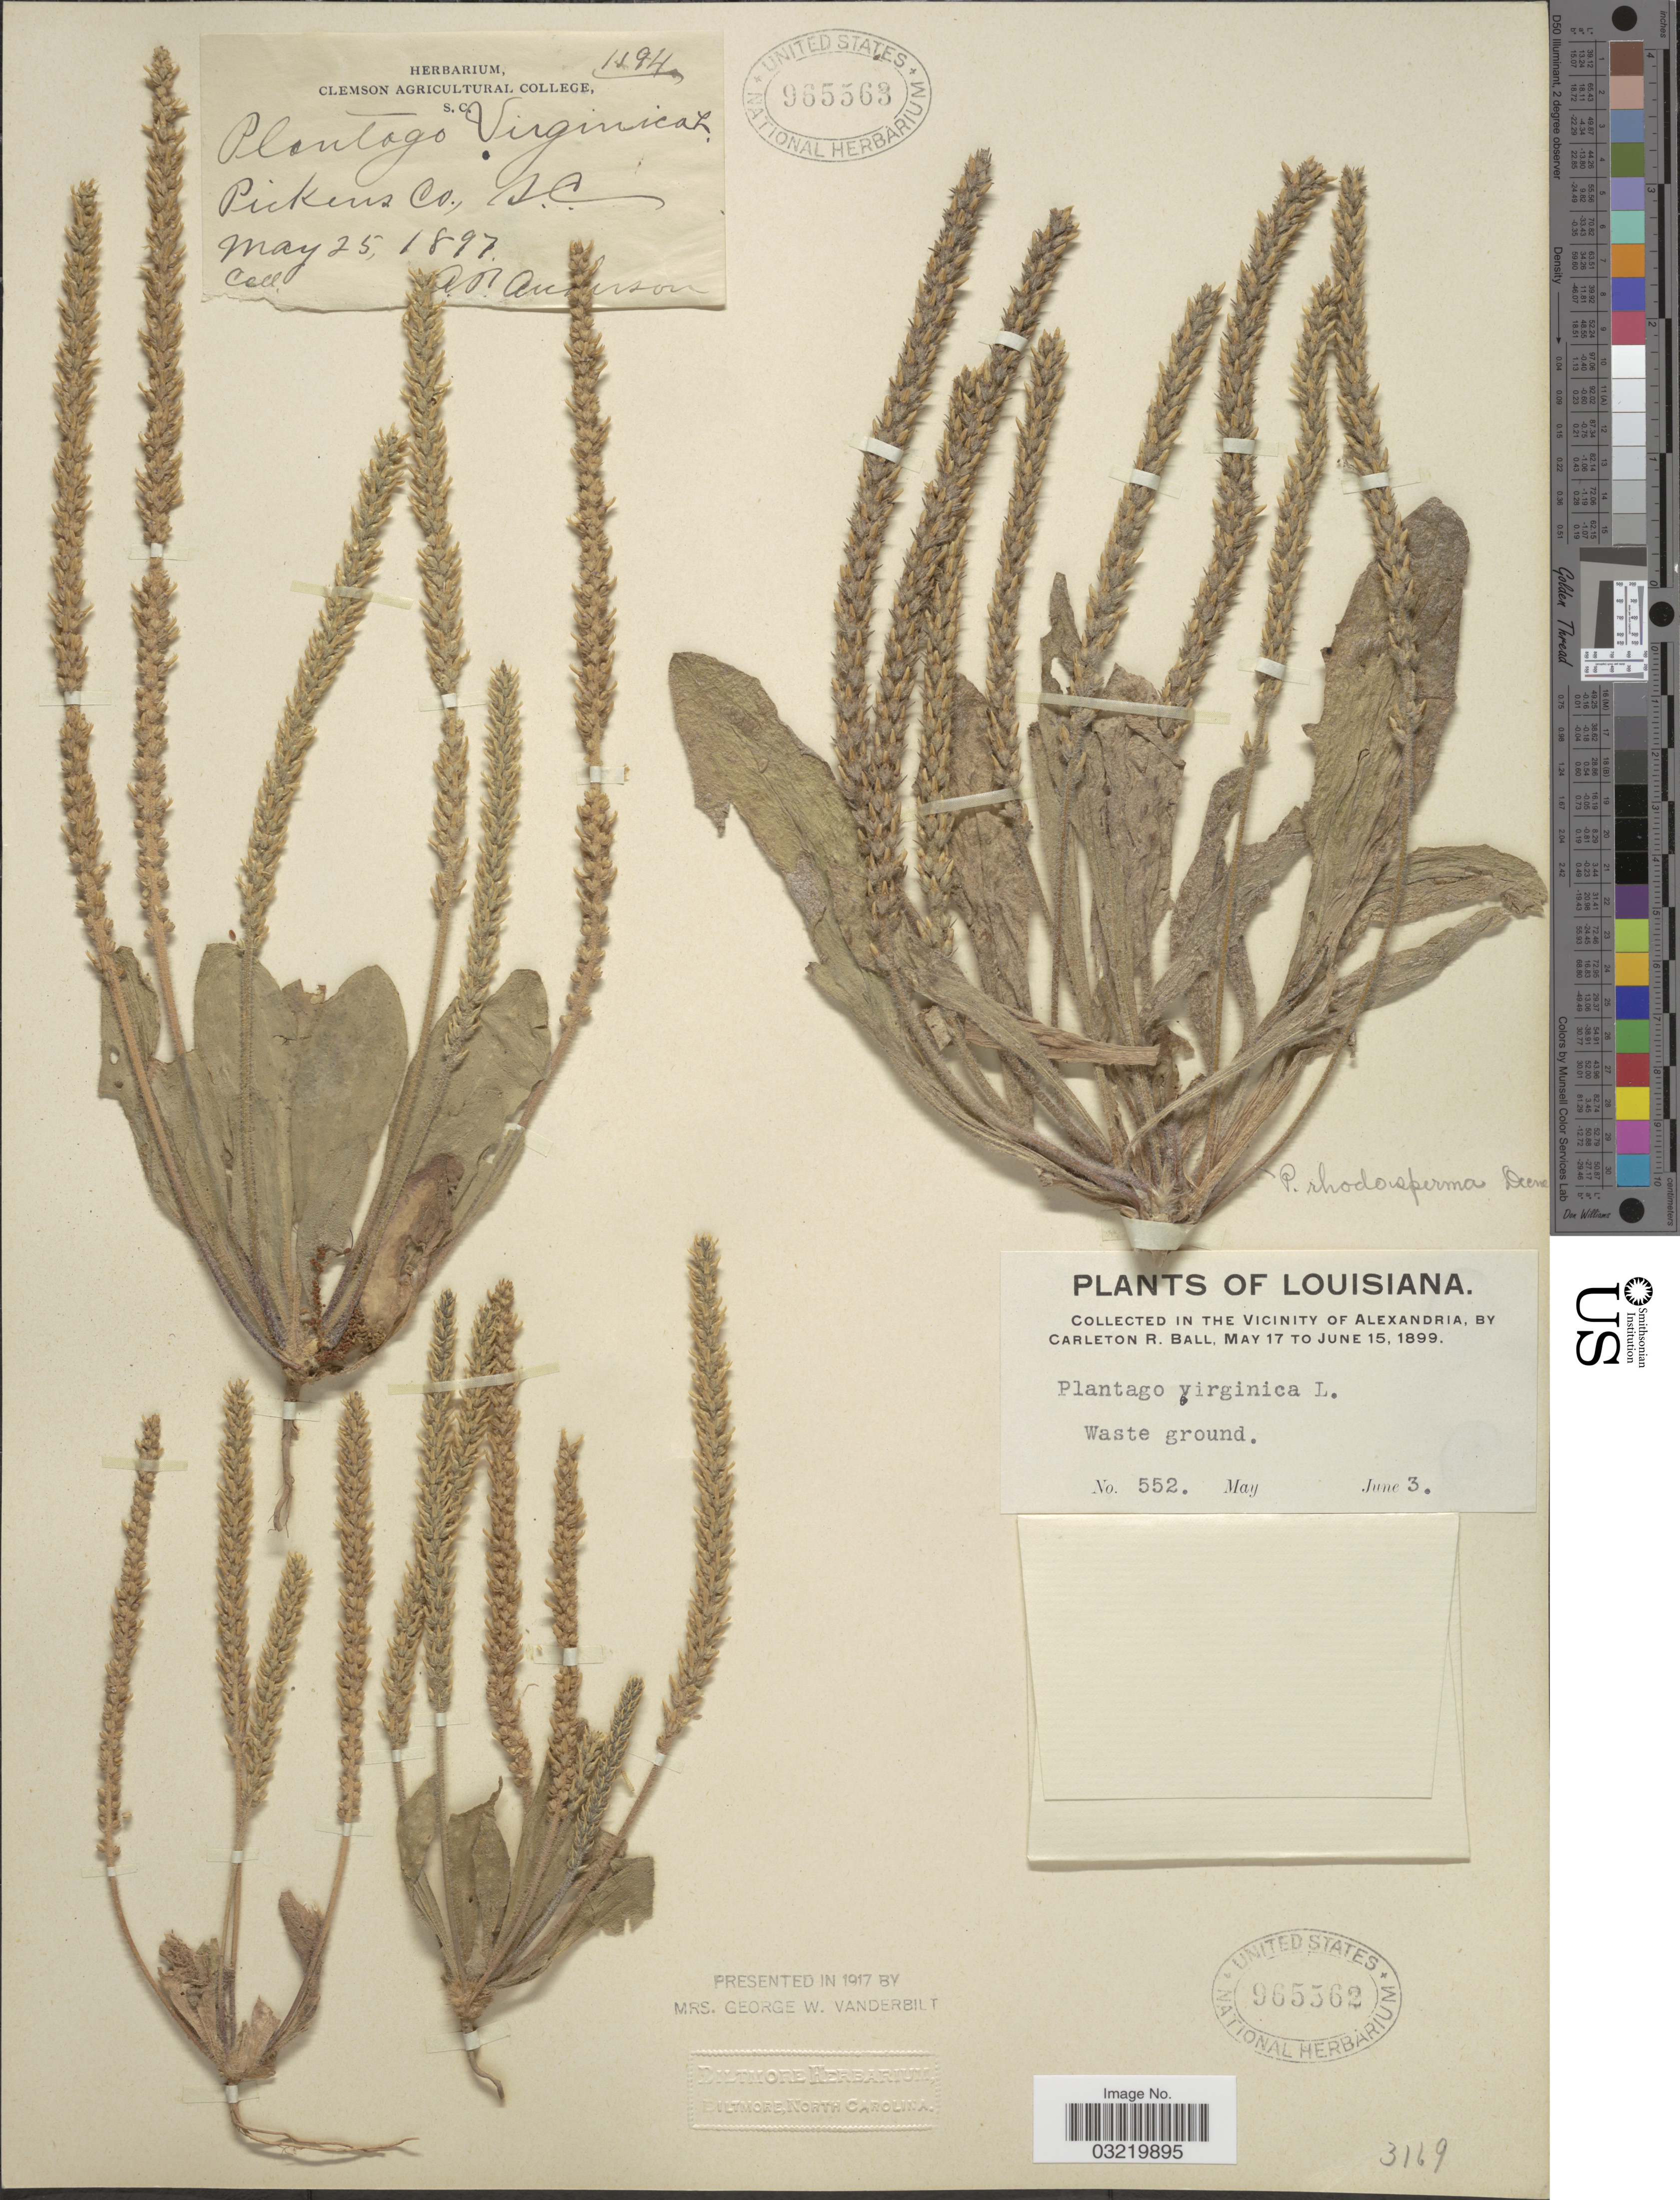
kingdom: Plantae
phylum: Tracheophyta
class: Magnoliopsida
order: Lamiales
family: Plantaginaceae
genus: Plantago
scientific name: Plantago virginica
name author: L.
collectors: C. R. Ball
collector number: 552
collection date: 1899-06-03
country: United States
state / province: Louisiana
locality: In the Vicinity of Alexandria.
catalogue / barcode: US 965562